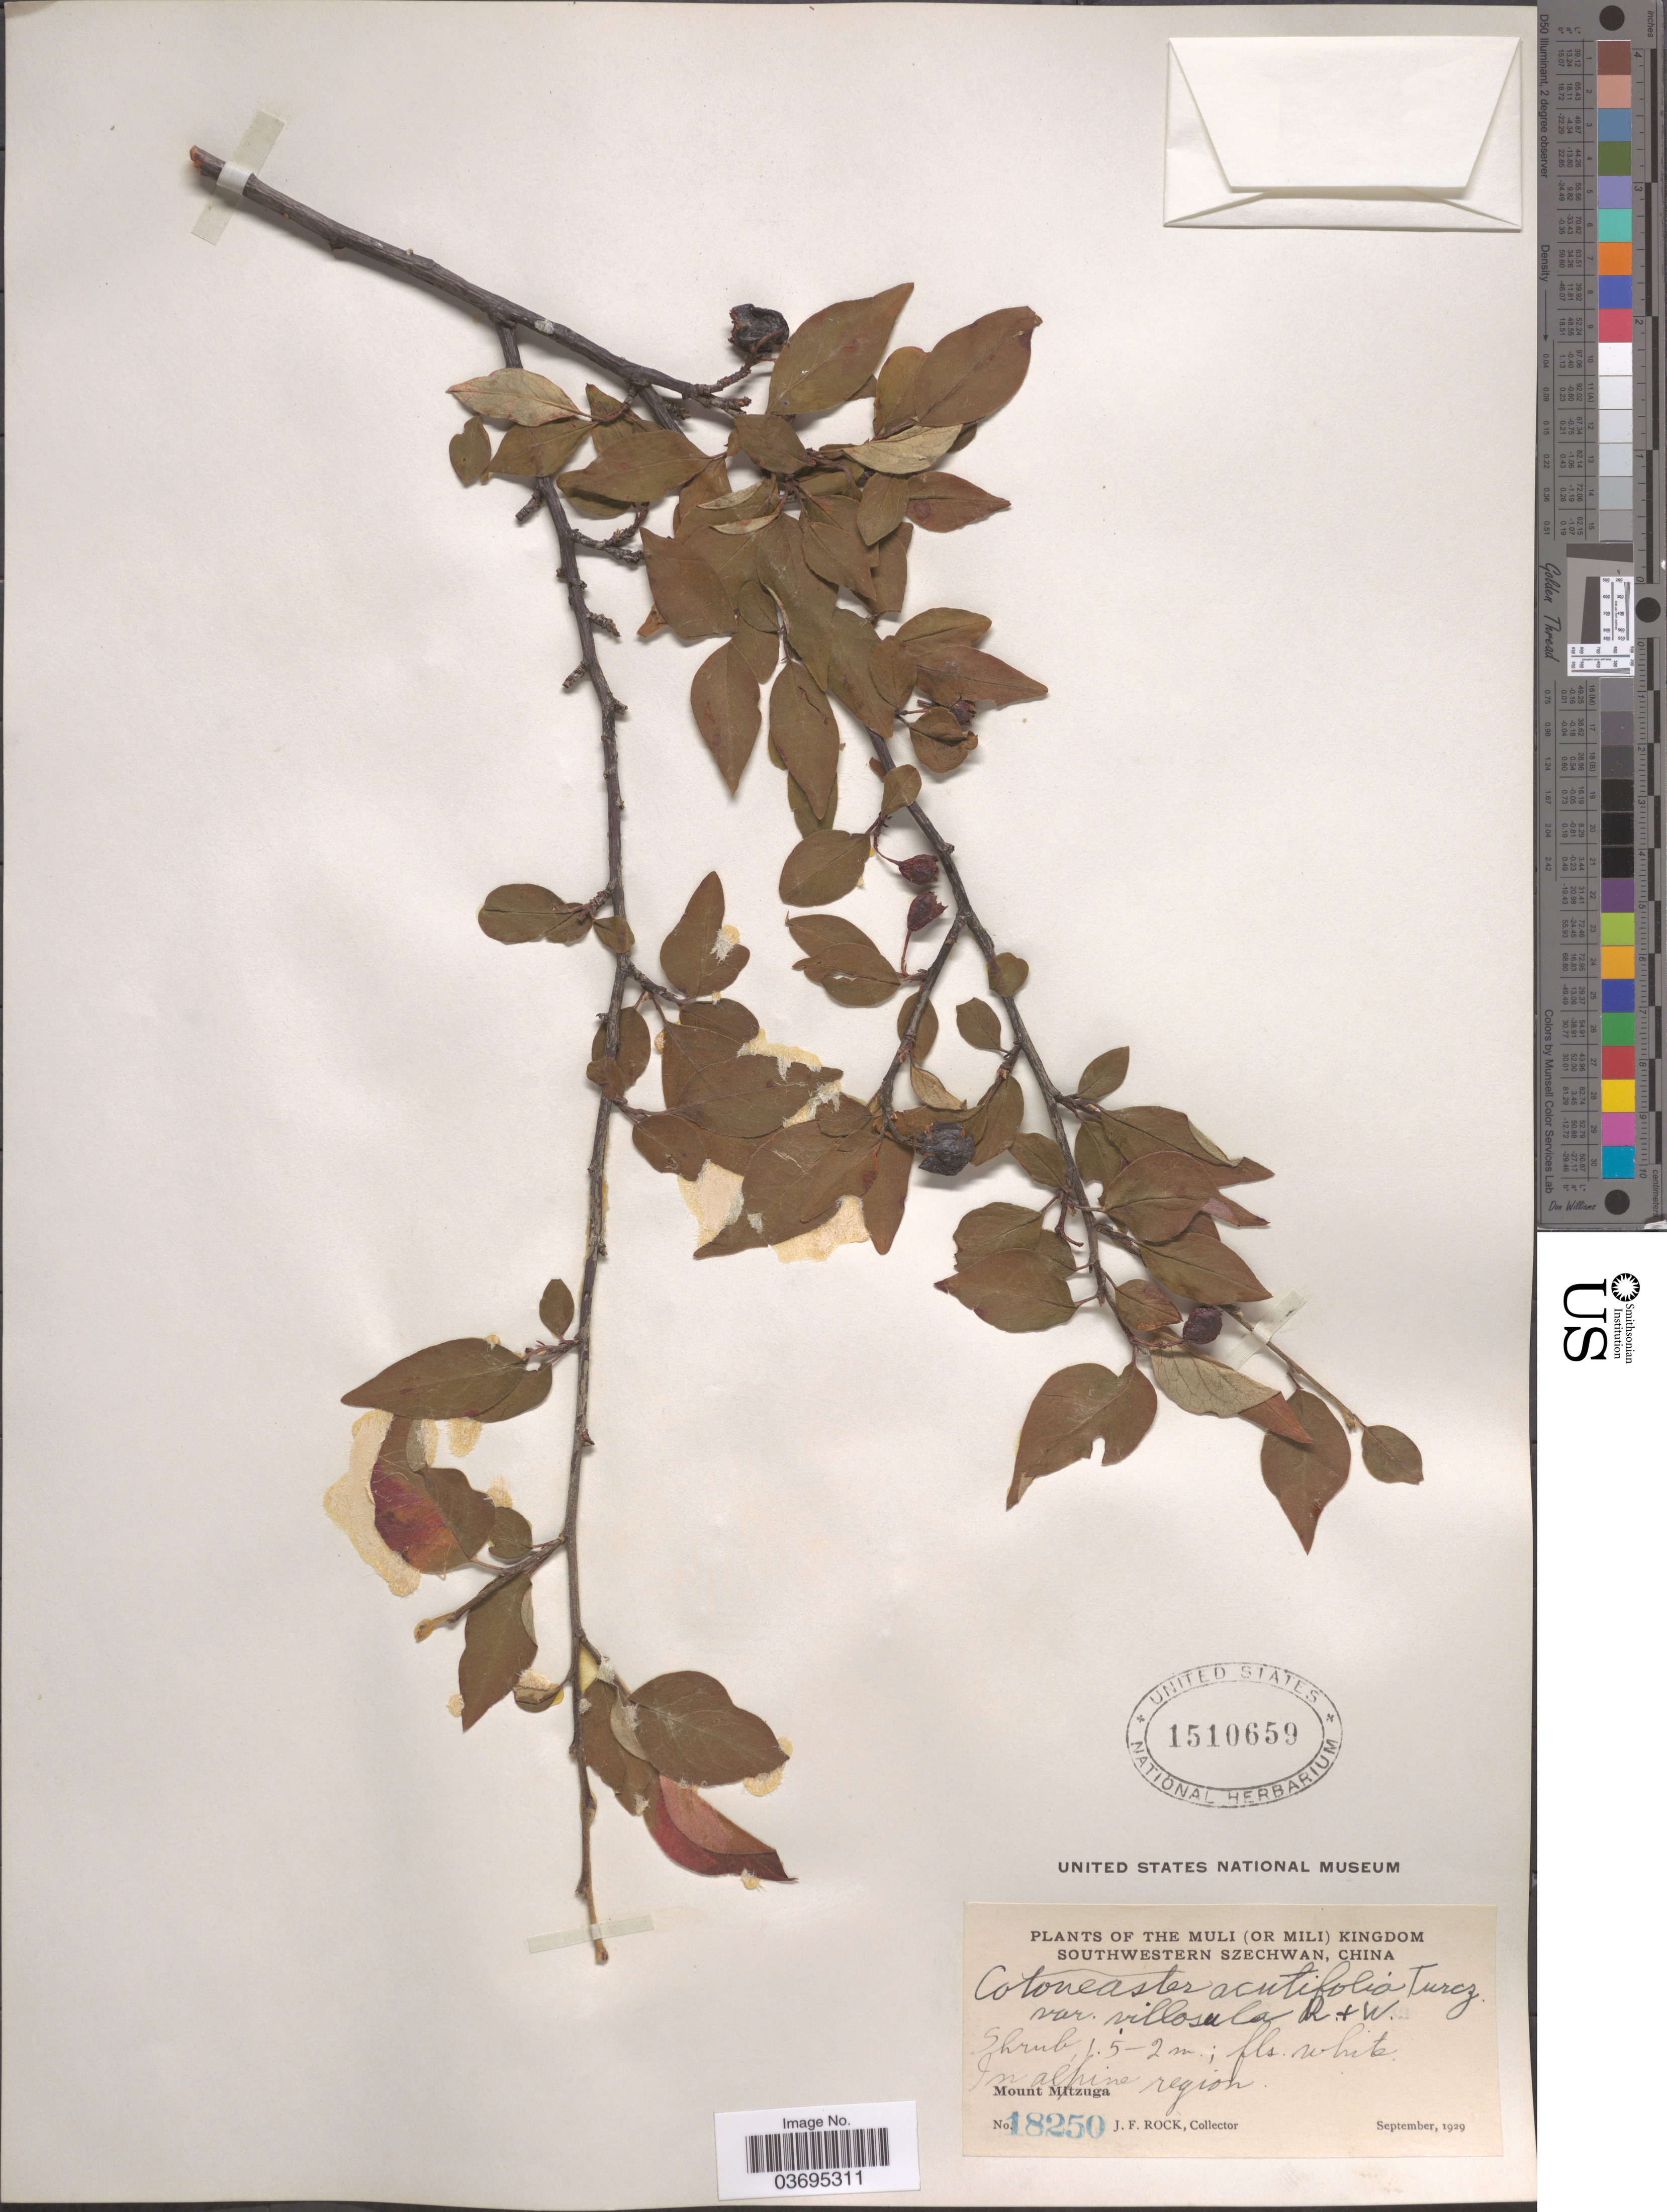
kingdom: Plantae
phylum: Tracheophyta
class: Magnoliopsida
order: Rosales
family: Rosaceae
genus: Cotoneaster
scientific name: Cotoneaster acutifolius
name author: Turcz.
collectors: J. Rock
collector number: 18250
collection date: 1929-09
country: China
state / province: Sichuan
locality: Muli (or Mili) Kingdom, Southwestern Szechwan. In alpine region, Mount Mitzuga.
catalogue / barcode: US 1510659